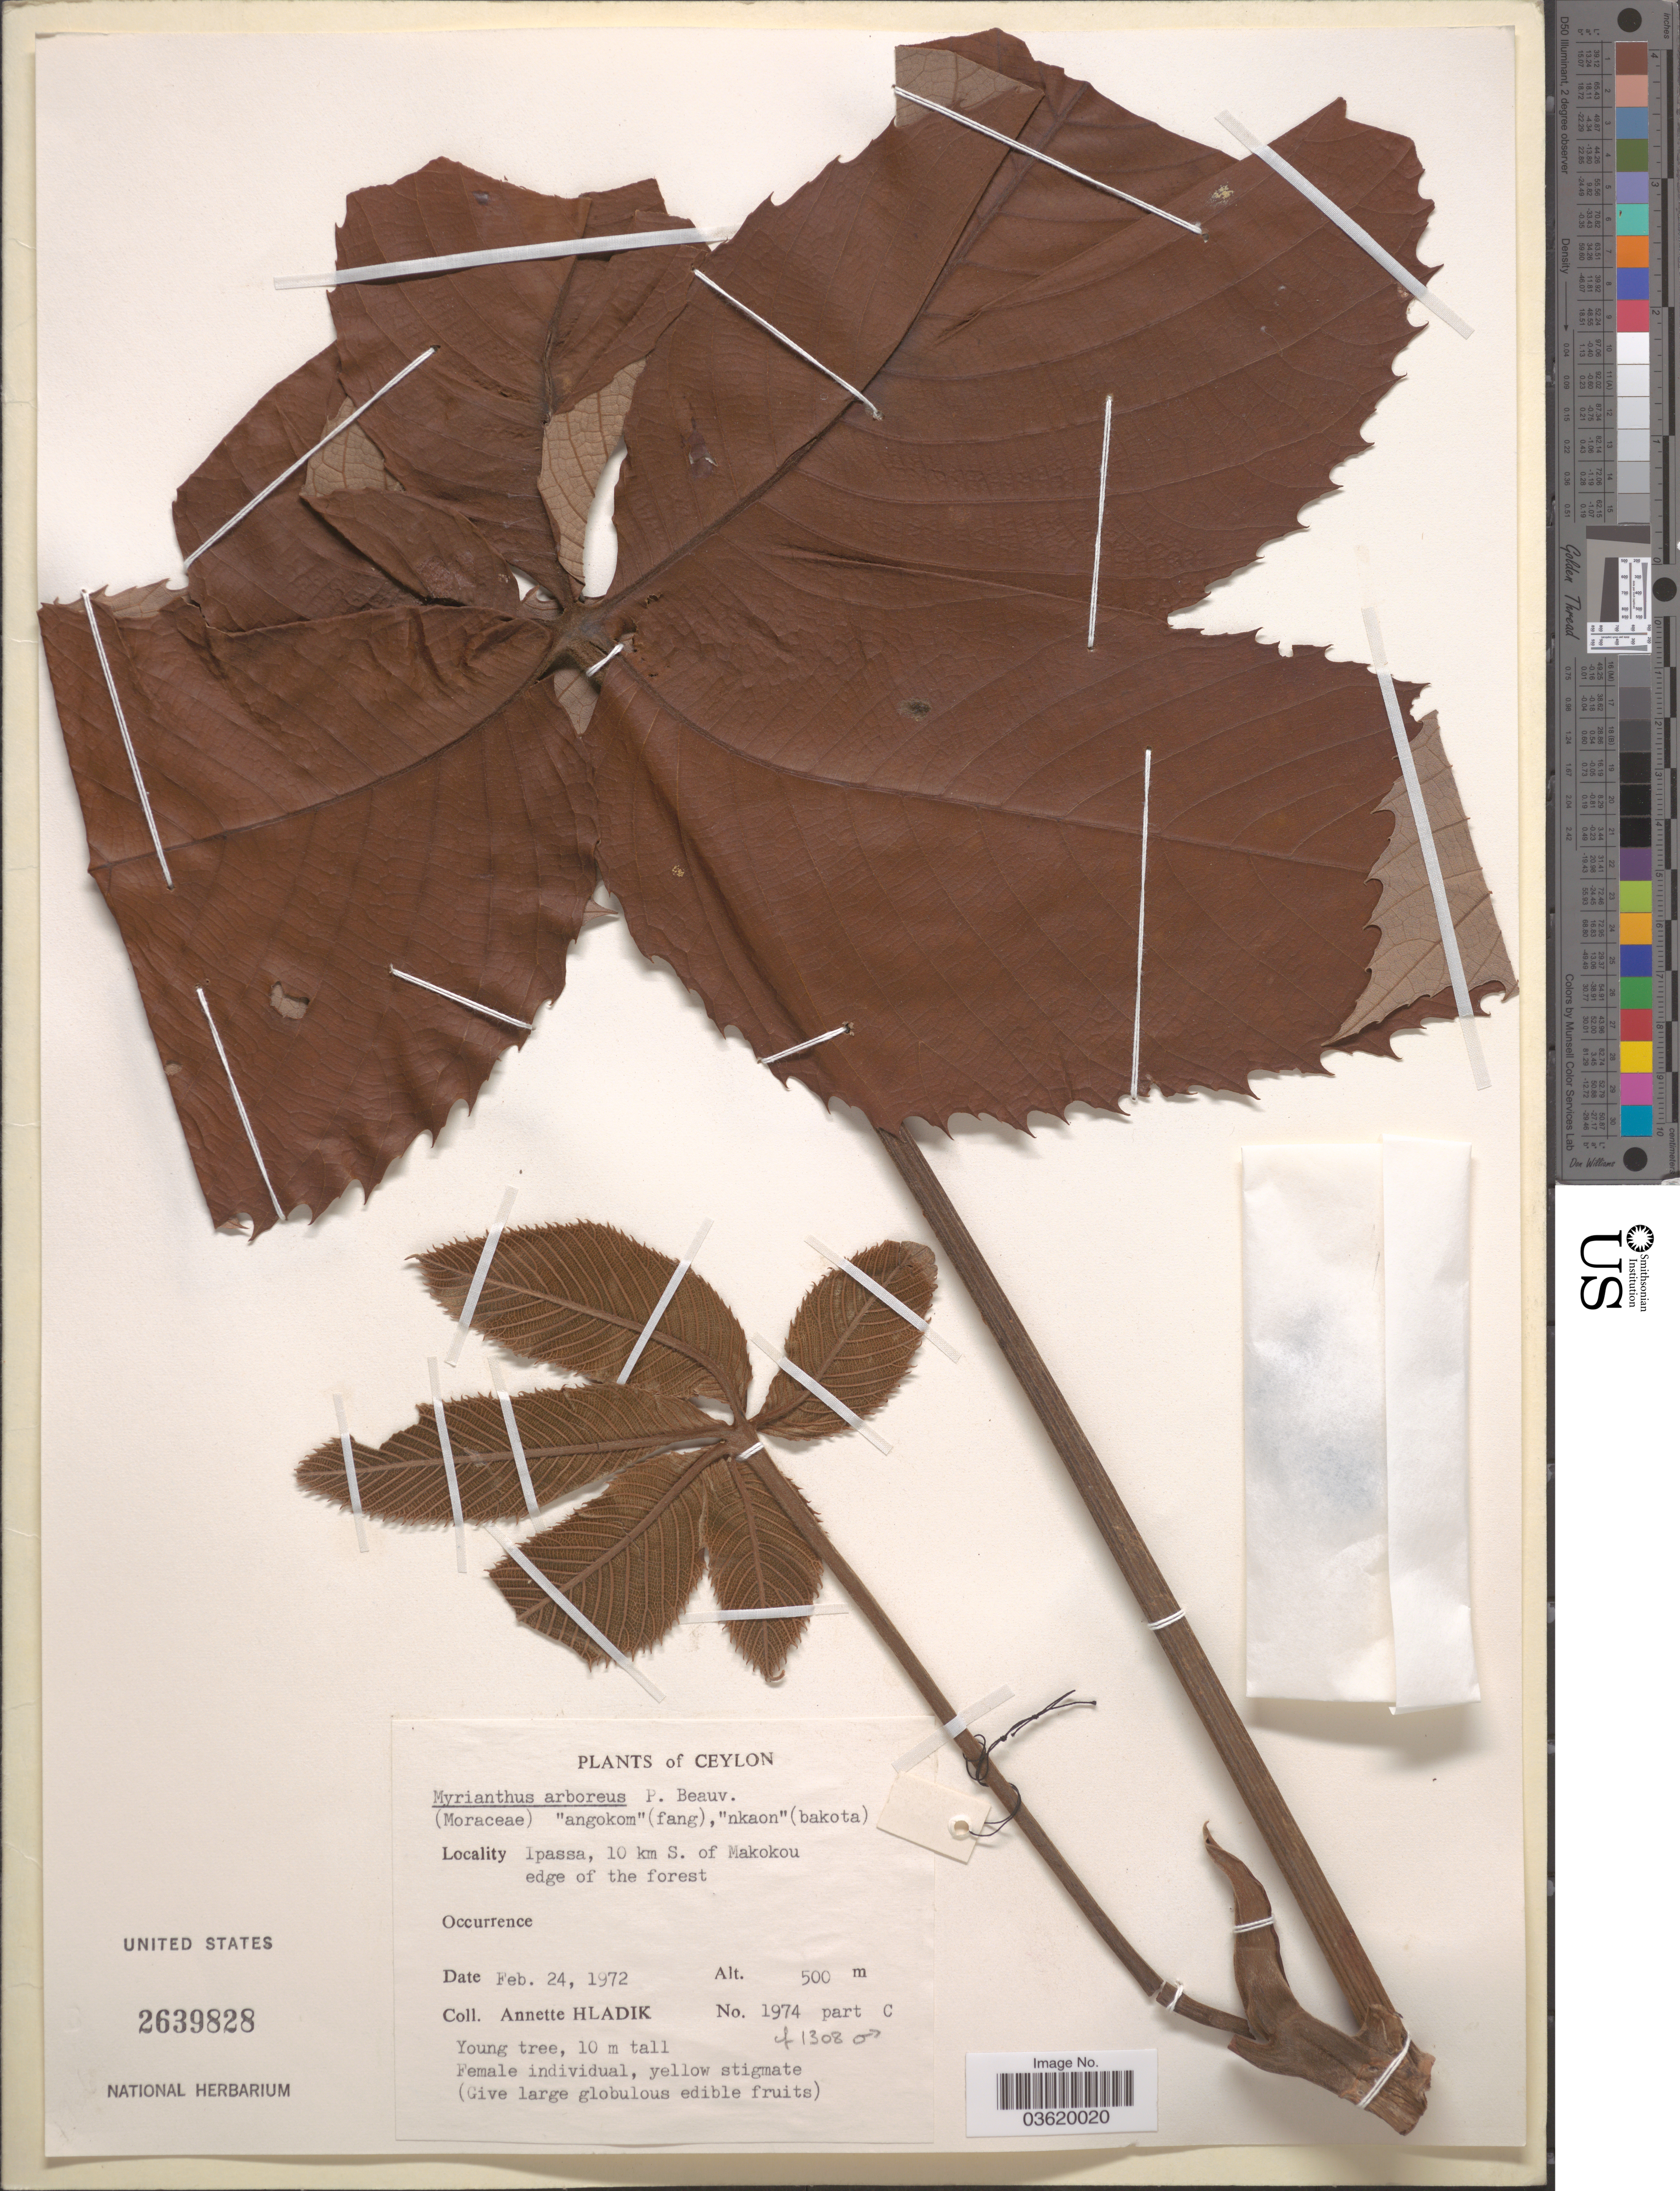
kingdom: Plantae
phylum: Tracheophyta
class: Magnoliopsida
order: Rosales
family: Urticaceae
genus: Myrianthus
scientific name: Myrianthus arboreus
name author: P. Beauv.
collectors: A. Hladik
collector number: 1974 part c?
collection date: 1972-02-24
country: Sri Lanka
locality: Ceylon. Ipassa, 10 km S. of Makokou edge of the forest.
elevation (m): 500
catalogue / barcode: US 2639828